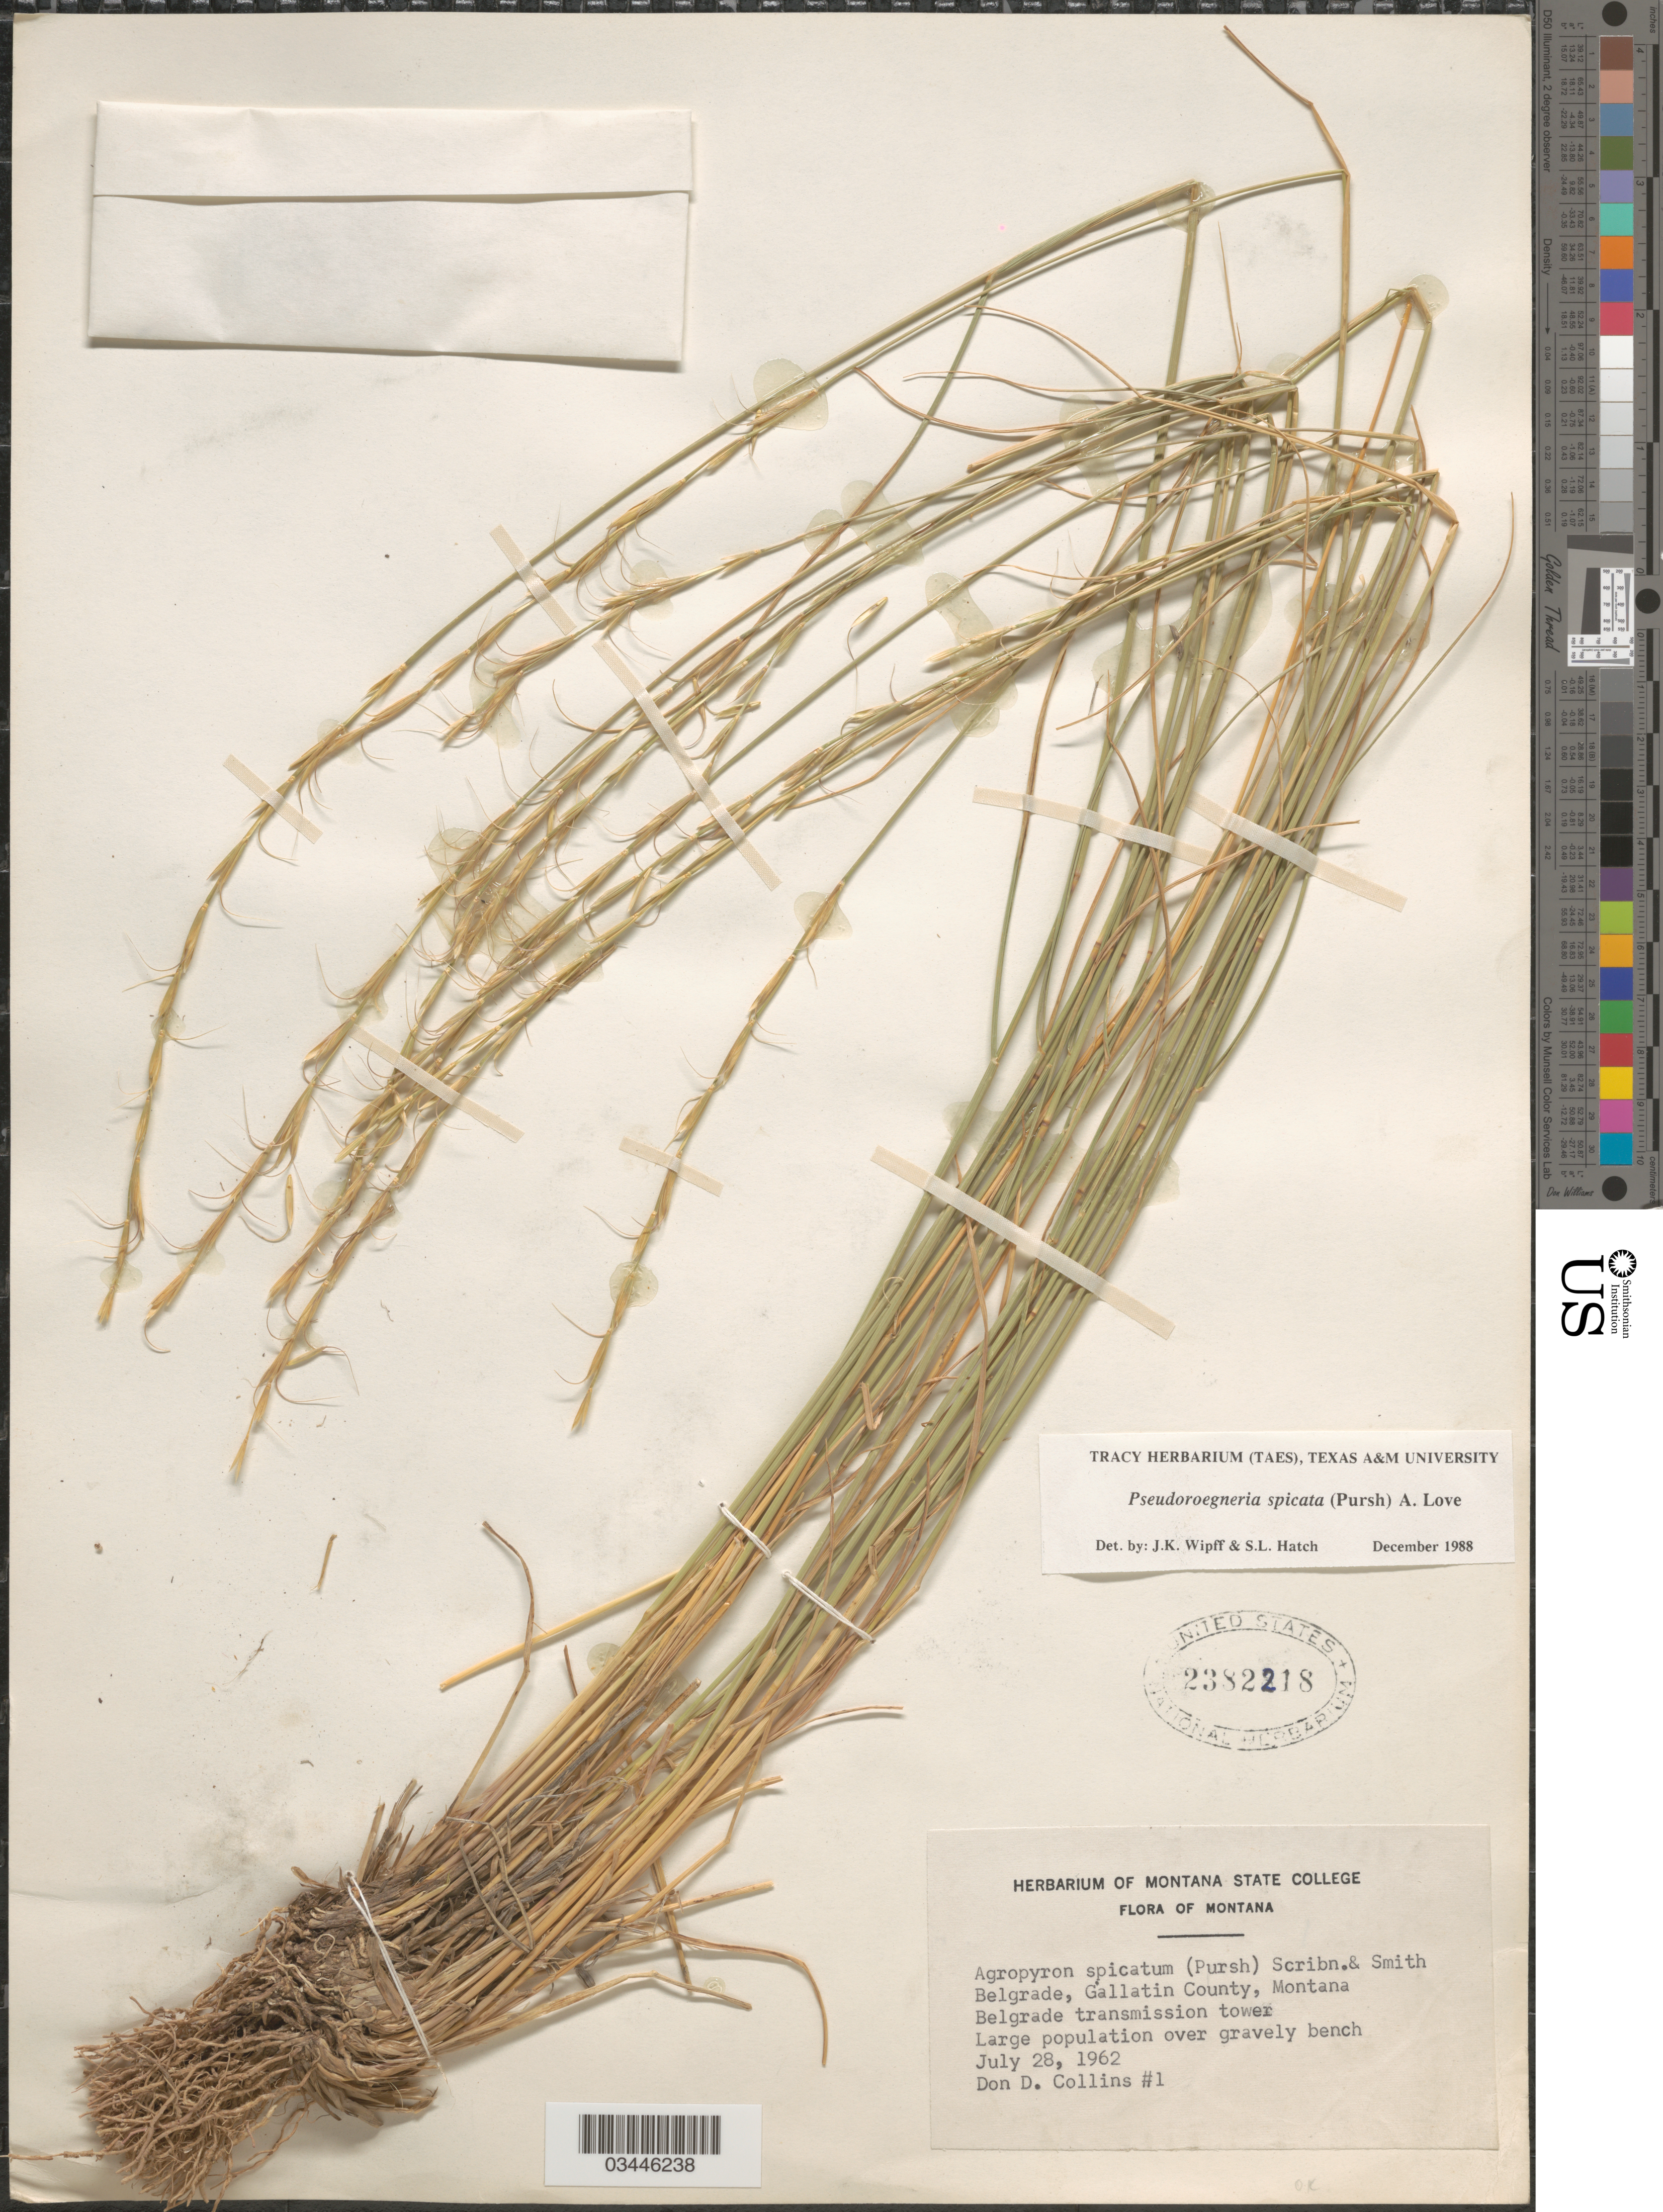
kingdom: Plantae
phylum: Tracheophyta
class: Liliopsida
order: Poales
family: Poaceae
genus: Pseudoroegneria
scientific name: Pseudoroegneria spicata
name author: (Pursh) Á. Löve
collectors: D. Collins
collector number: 1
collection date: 1962-07-28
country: United States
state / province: Montana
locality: Belgrade, Gallatin County. Belgrade transmission tower.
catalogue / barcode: US 2382218